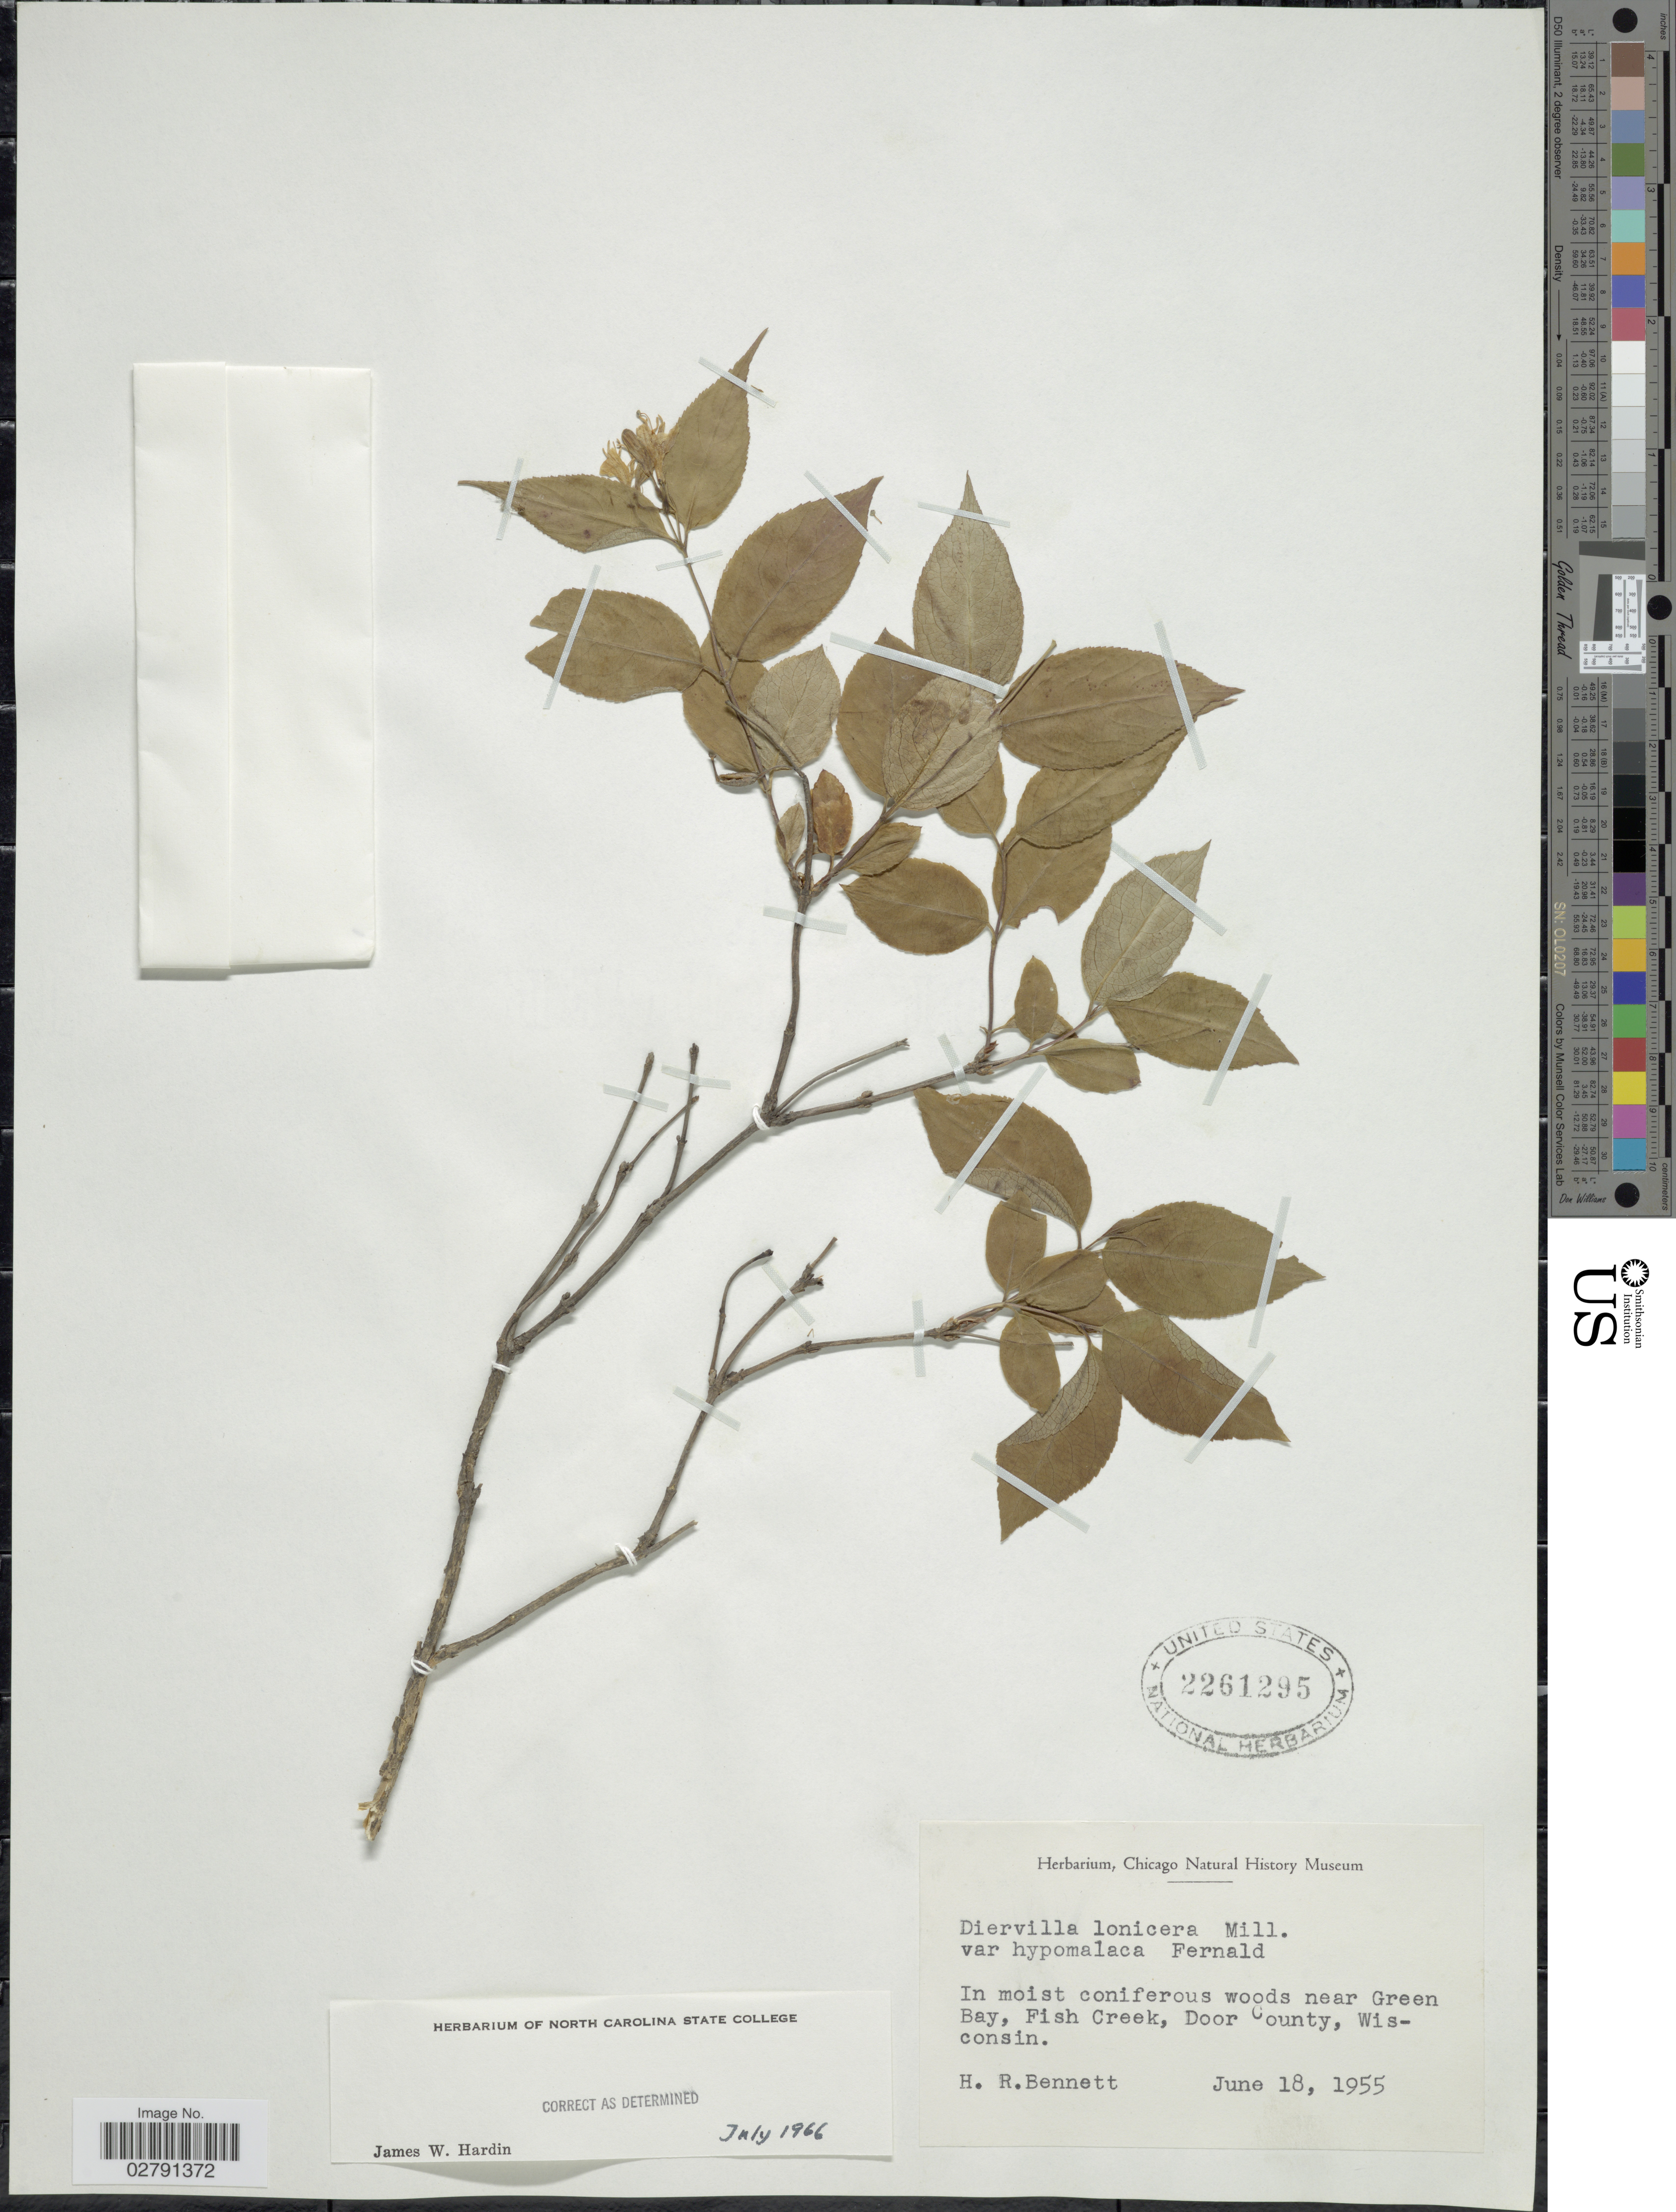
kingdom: Plantae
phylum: Tracheophyta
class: Magnoliopsida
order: Dipsacales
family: Caprifoliaceae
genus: Diervilla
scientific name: Diervilla lonicera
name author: Mill.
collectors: H. R. Bennett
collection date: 1955-06-18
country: United States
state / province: Wisconsin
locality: In moist coniferous woods near Green Bay, Fish Creek, Door County.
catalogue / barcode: US 2261295